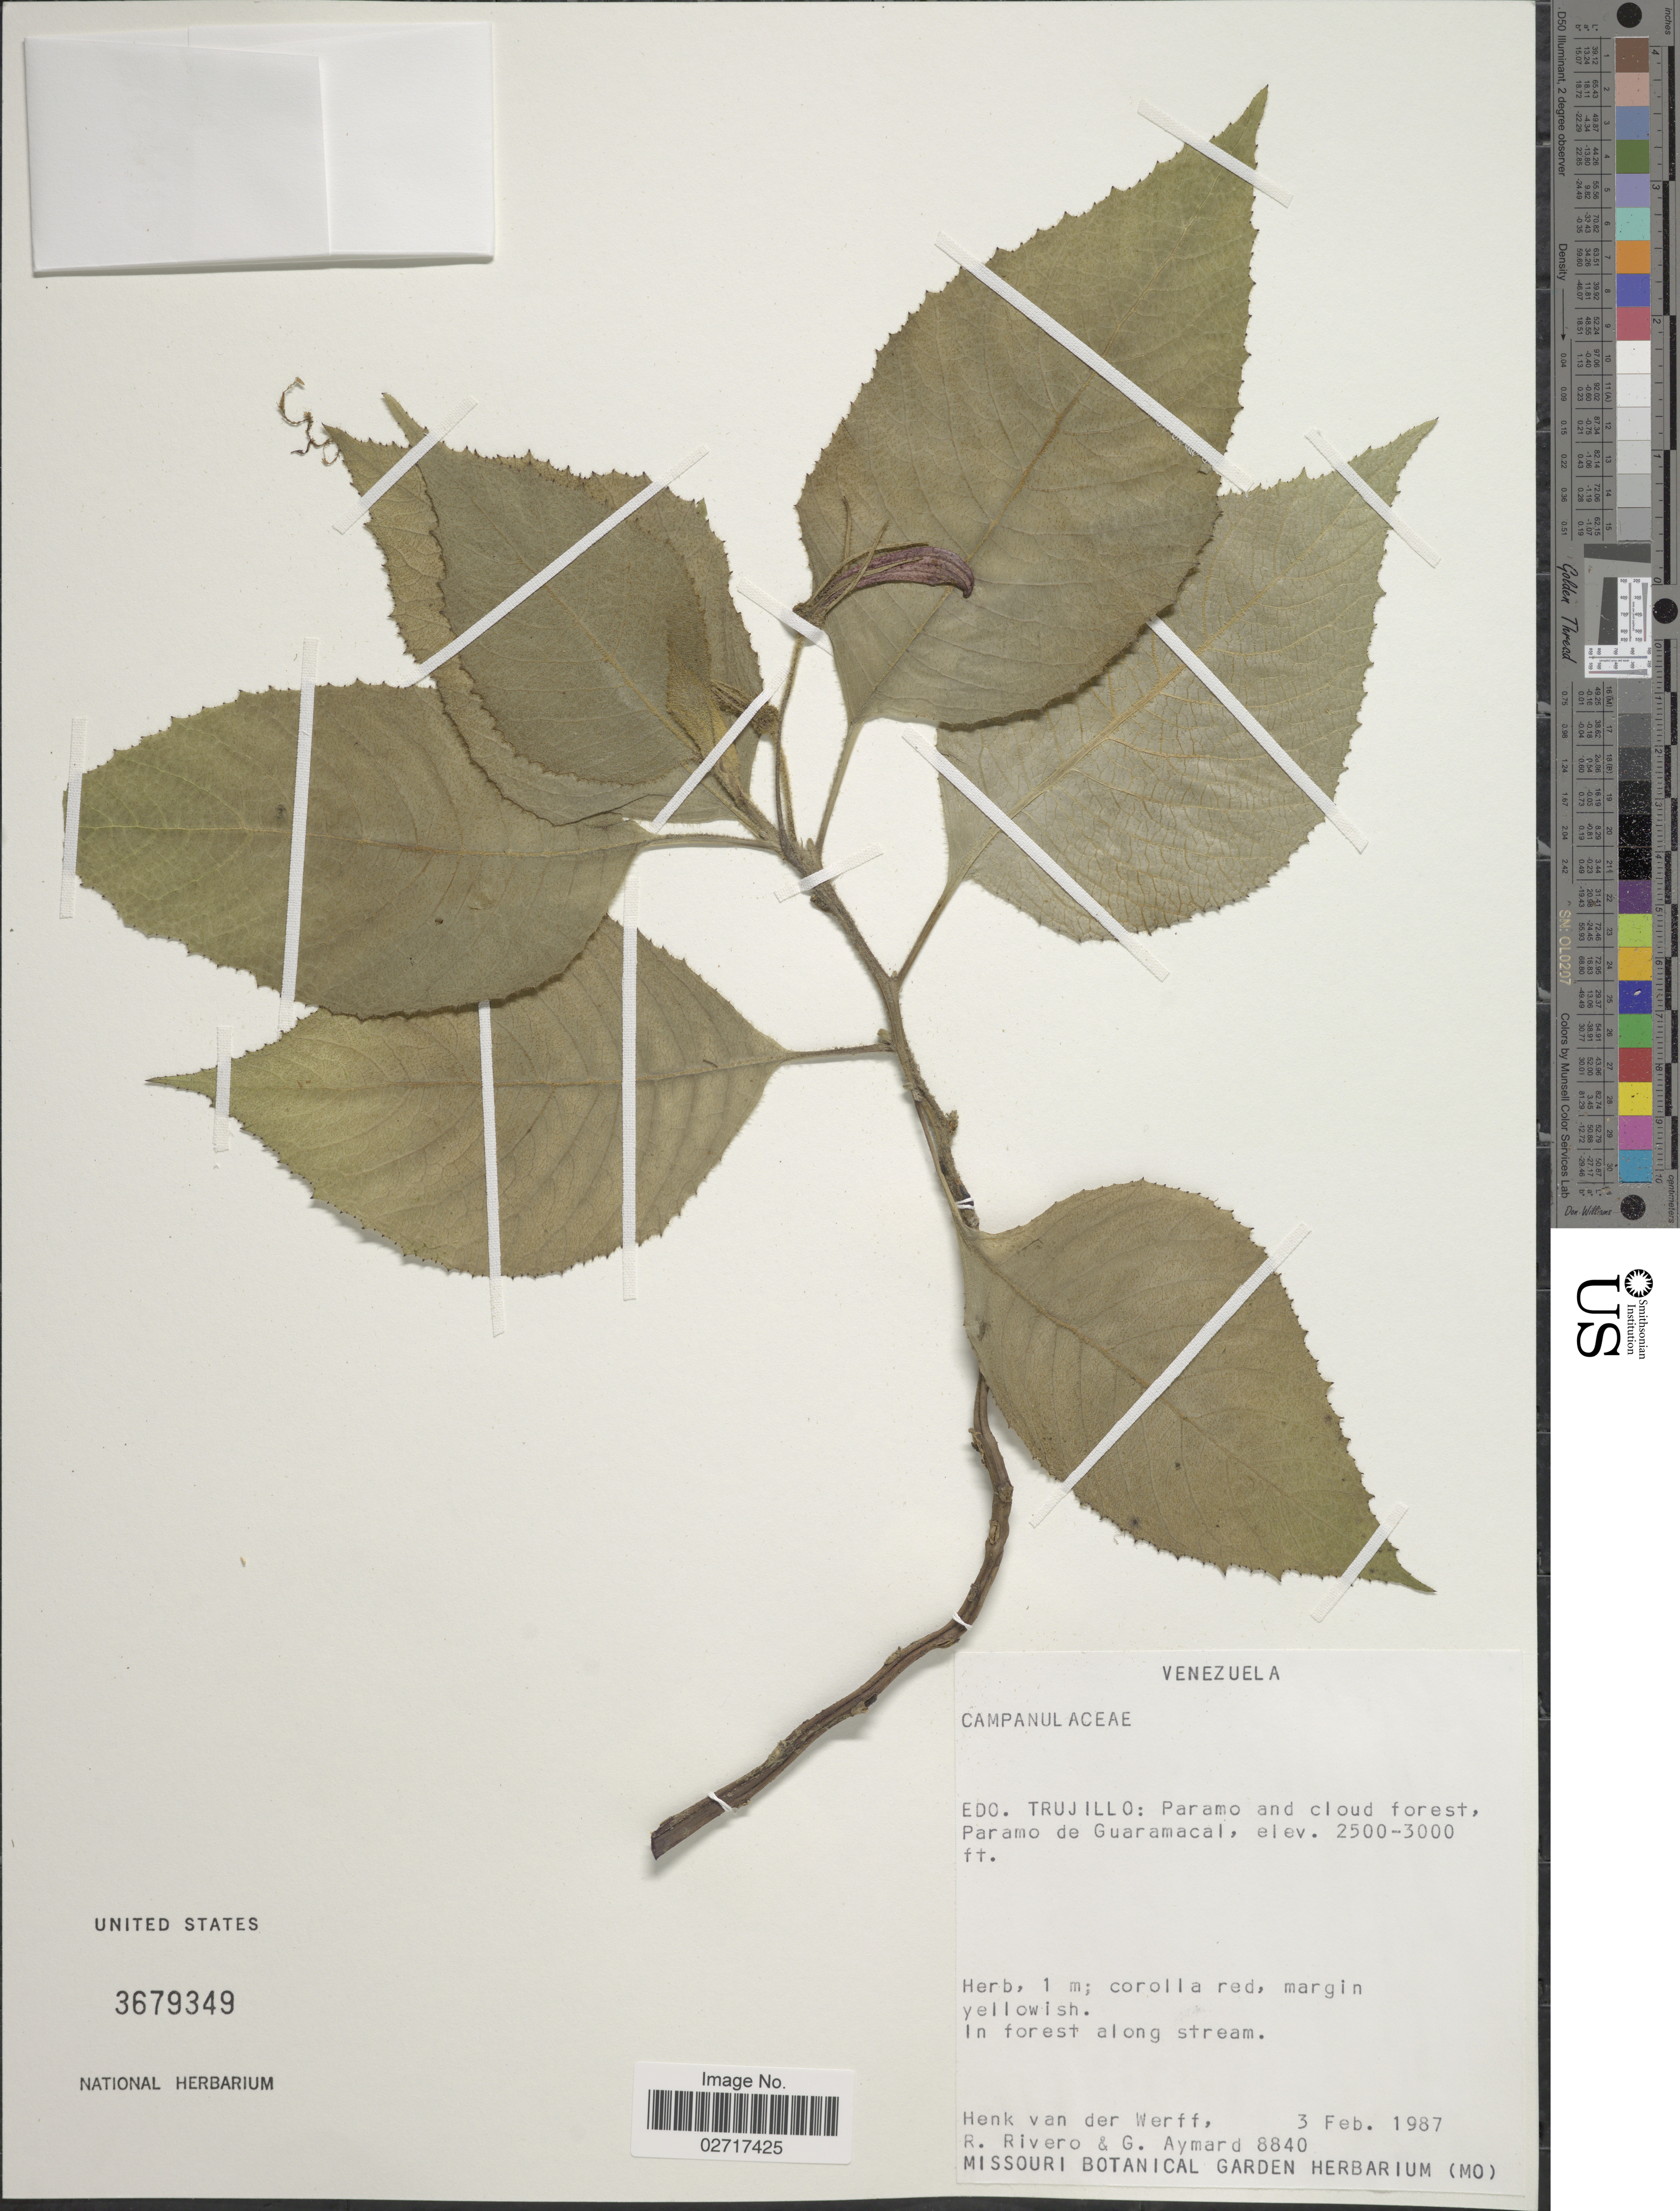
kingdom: Plantae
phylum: Tracheophyta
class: Magnoliopsida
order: Asterales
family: Campanulaceae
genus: Centropogon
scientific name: Centropogon sp.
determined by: Lagomarsino, L. P.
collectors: H. van der Werff, R. Rivero & G. A. Aymard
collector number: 8840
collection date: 1987-02-03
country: Venezuela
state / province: Trujillo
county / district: Boconó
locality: Paramo de Guaramacal and cloud forest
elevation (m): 762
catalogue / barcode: US 3679349